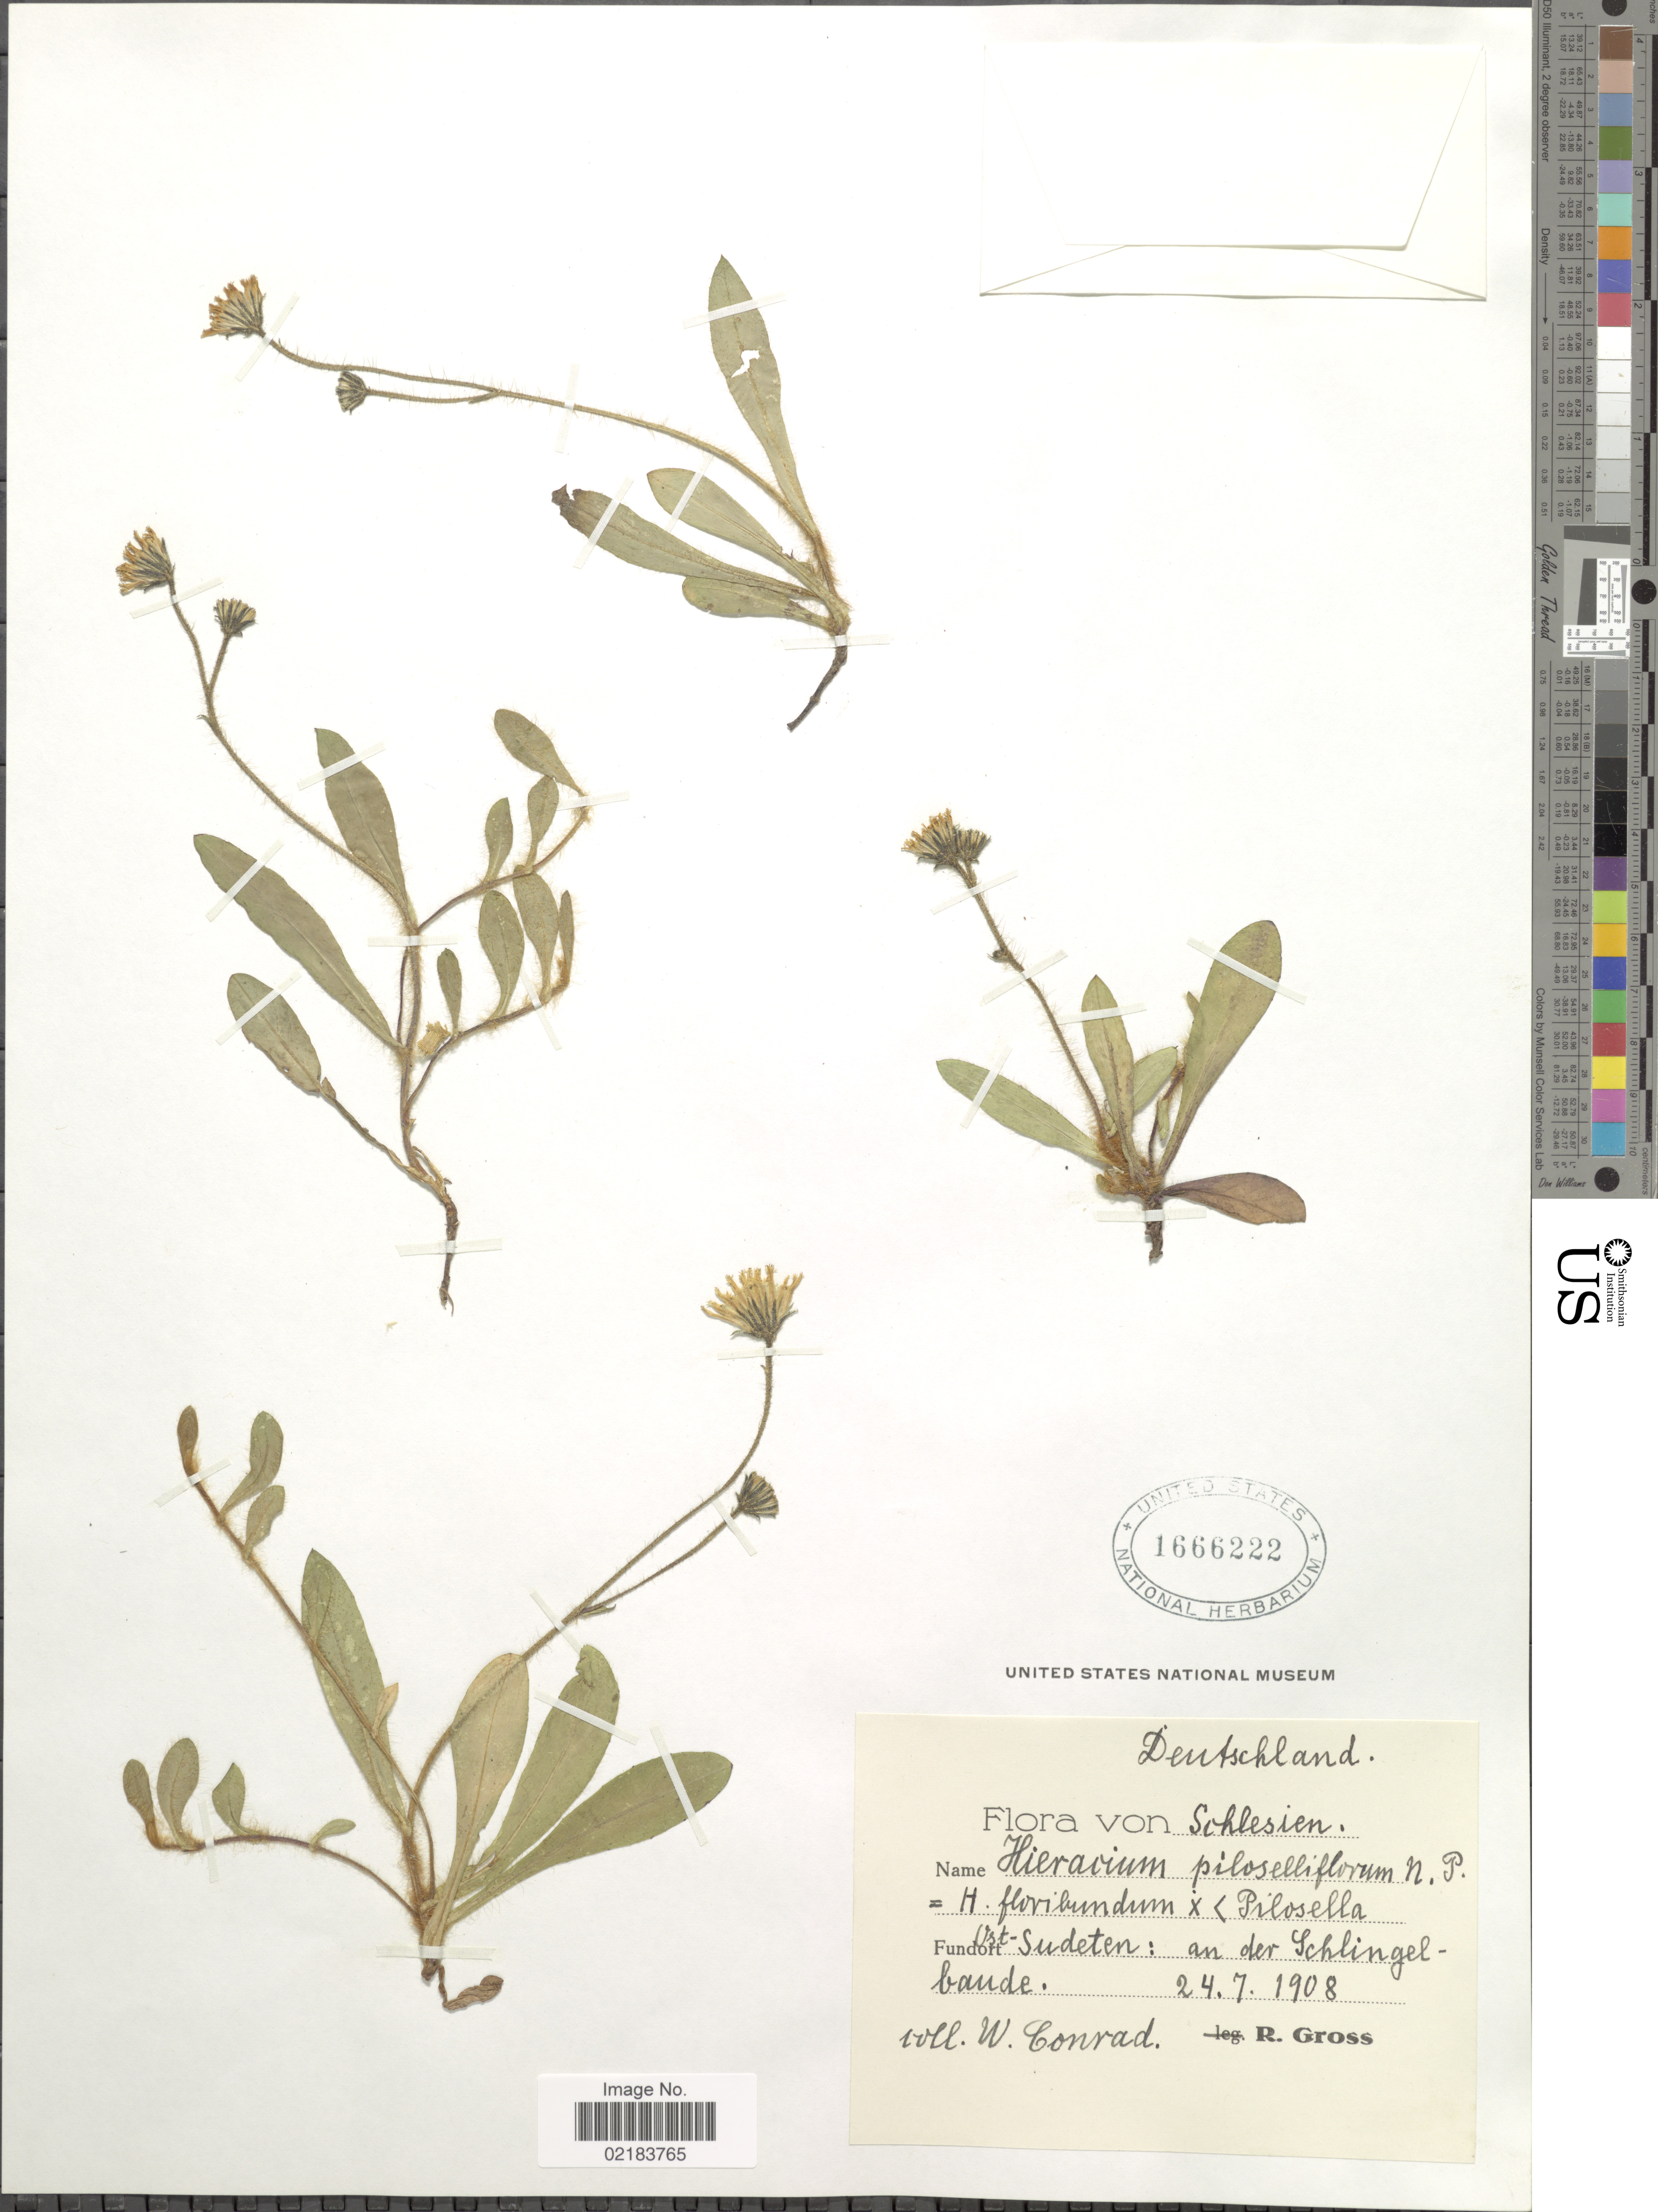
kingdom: Plantae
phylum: Tracheophyta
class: Magnoliopsida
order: Asterales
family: Asteraceae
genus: Hieracium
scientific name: Hieracium piloselliflorum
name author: Näg. & Peter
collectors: W. Conrad & R. Gross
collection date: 1908-07-24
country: Germany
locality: Deutschland. Schlesien. Ost-Sudeten: an der Schlingeelbaude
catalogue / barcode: US 1666222